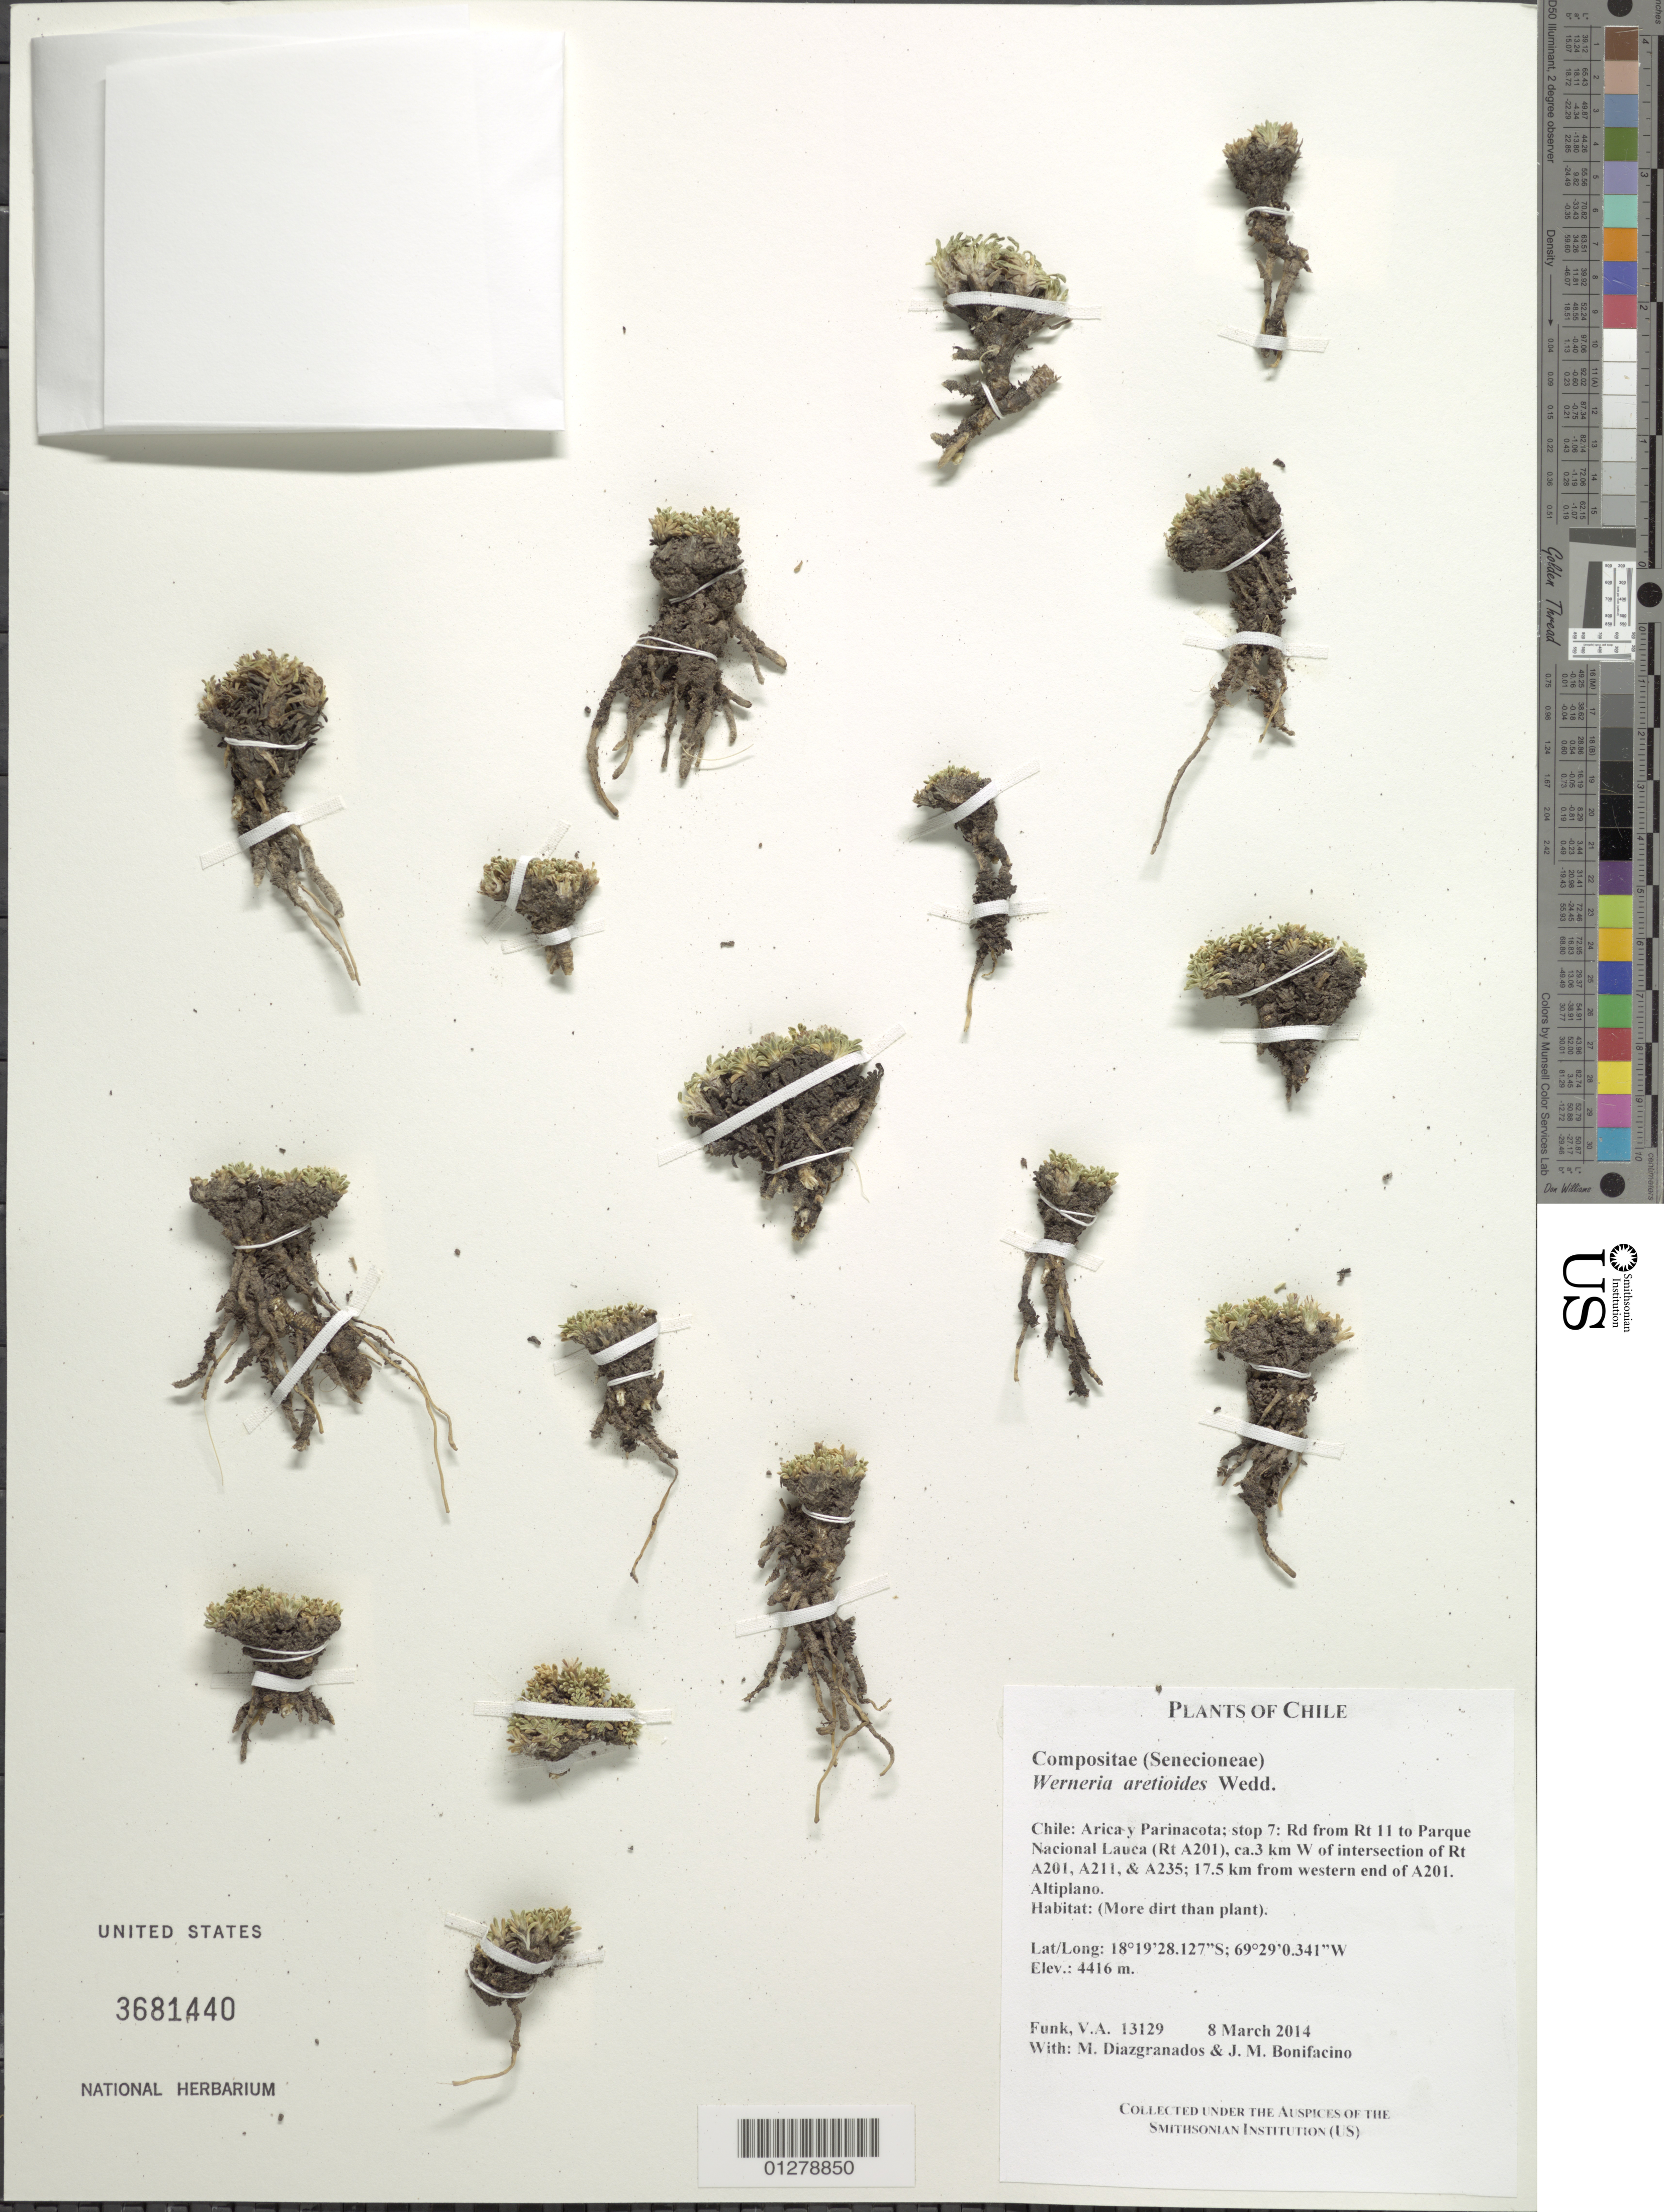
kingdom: Plantae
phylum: Tracheophyta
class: Magnoliopsida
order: Asterales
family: Asteraceae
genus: Werneria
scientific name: Werneria aretioides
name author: Wedd.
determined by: Funk, Vicki A., (BOT), Smithsonian Institution - National Museum of Natural History (UNITED STATES)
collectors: V. Funk, M. Diazgranados C. & M. Bonifacino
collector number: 13129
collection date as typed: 7 Mar 2014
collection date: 2014-03-07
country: Chile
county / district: Arica & Parinacota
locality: Stop 7: Rd from Rt 11 to Parque Nacional Lauca (Rt A201), ca. 3 km W of intersection of Rt A201, A211, & A 235; 17.5 km from western end of A201.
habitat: Altiplano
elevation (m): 4416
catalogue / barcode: US 3681440